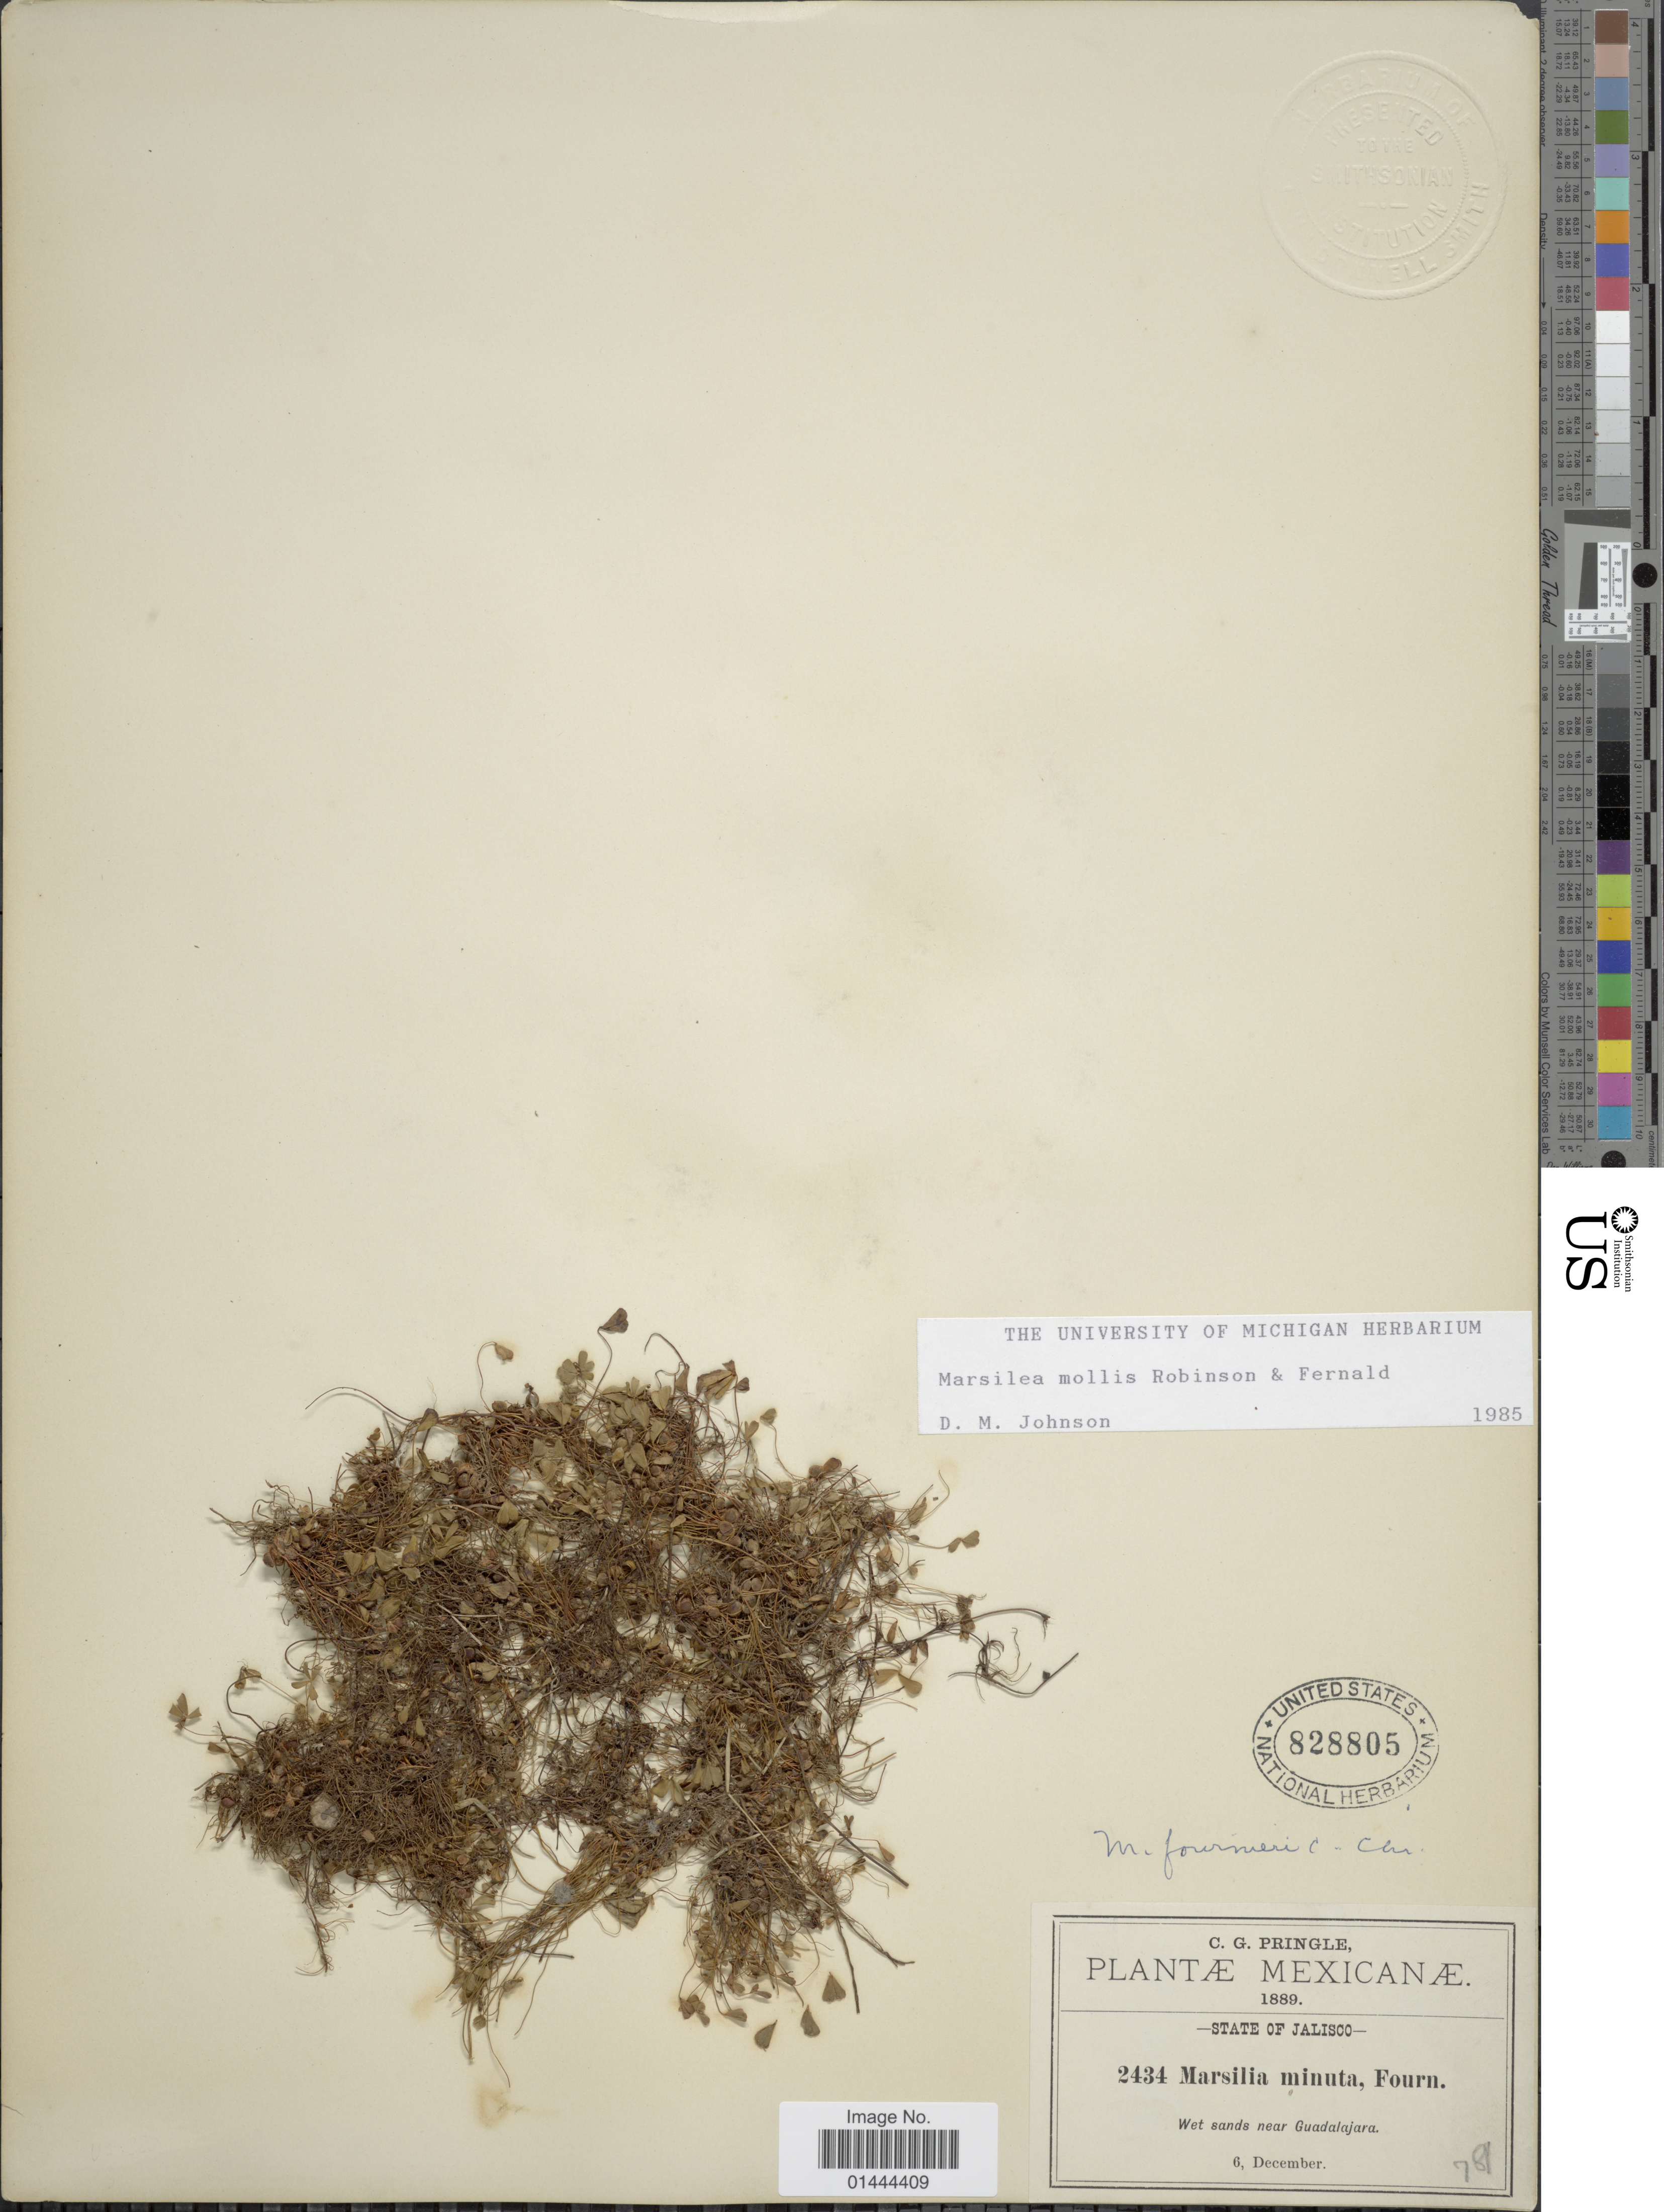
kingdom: Plantae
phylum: Tracheophyta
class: Polypodiopsida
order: Salviniales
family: Marsileaceae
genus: Marsilea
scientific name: Marsilea mollis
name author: B.L. Rob. & Fernald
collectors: C. G. Pringle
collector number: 2434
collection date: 1889-12-06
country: Mexico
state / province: Jalisco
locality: Wet sands near Guadalajara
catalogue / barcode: US 828805